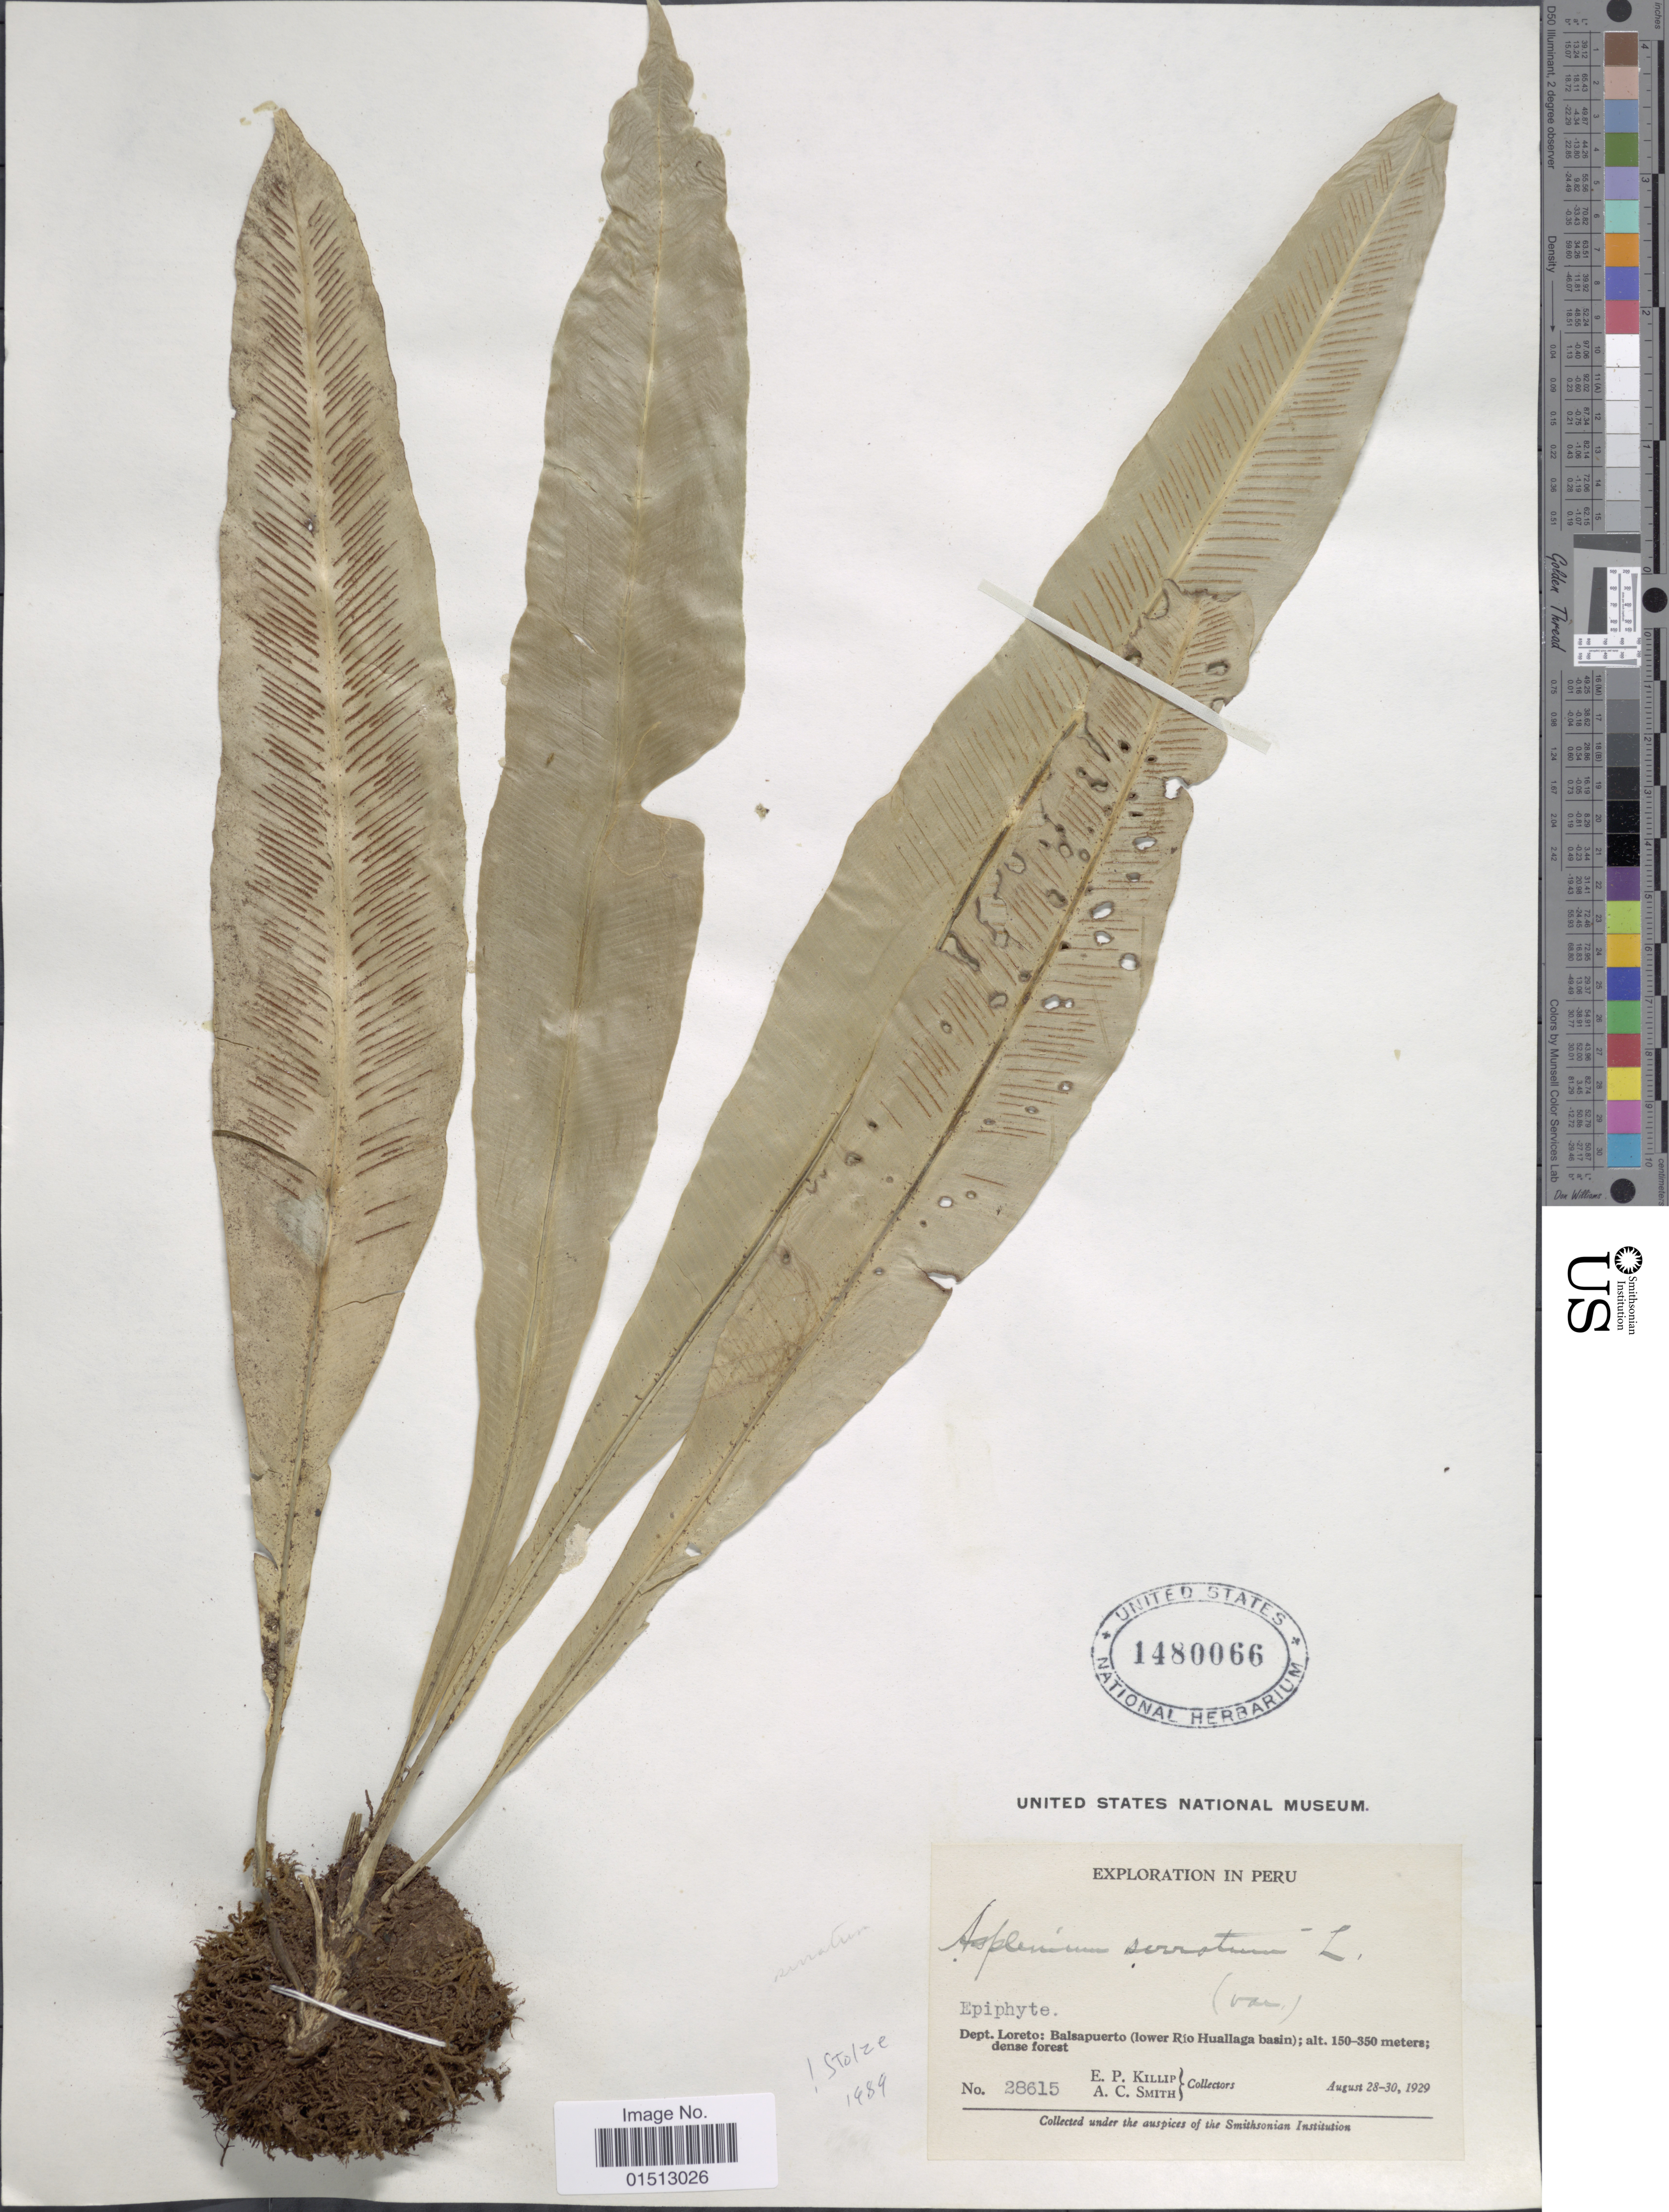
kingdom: Plantae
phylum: Tracheophyta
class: Polypodiopsida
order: Polypodiales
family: Aspleniaceae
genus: Asplenium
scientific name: Asplenium serratum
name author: L.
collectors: E. P. Killip & A. C. Smith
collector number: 28615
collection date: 1929-08-28/1929-08-30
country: Peru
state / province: Loreto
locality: Expoloration in Peru, Dept. Loreto: Balsapuerto (lower Rio Huallaga basin).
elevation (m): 150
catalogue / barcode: US 1480066